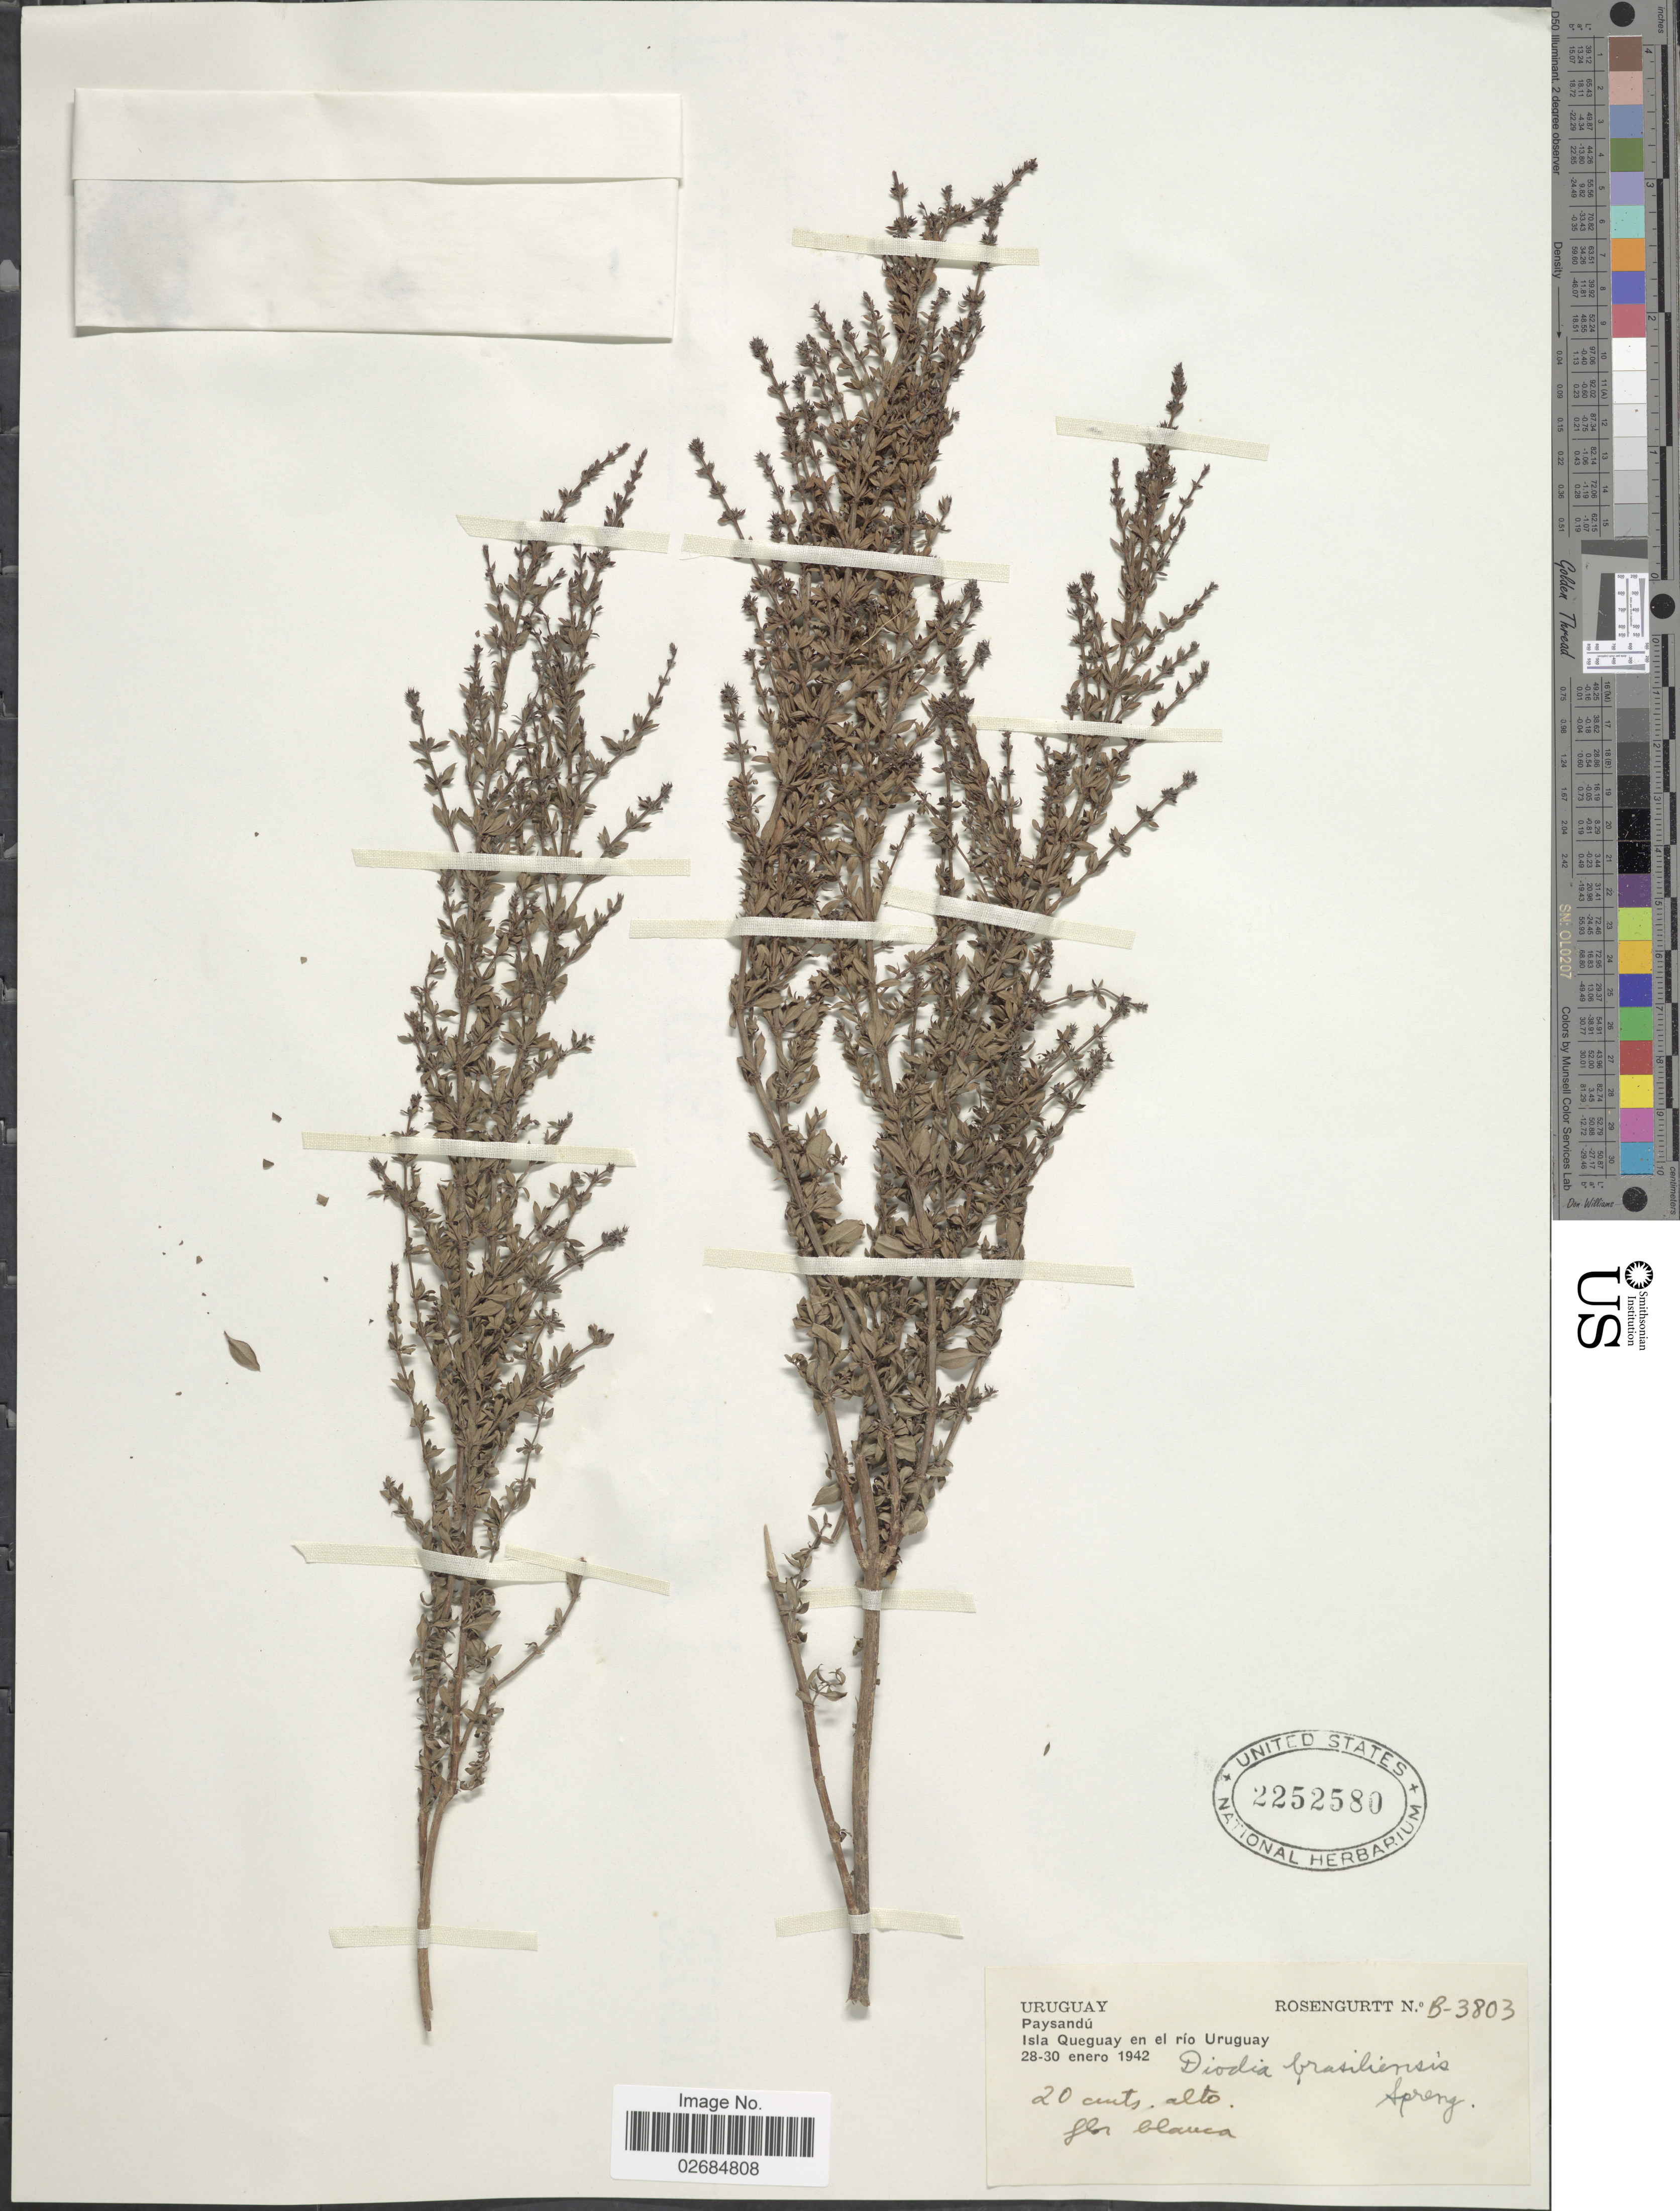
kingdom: Plantae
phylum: Tracheophyta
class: Magnoliopsida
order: Gentianales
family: Rubiaceae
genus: Diodia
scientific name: Diodia brasiliensis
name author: Spreng.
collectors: Rosengurtt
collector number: B-3803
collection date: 1942-01-28/1942-01-30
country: Uruguay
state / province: Paysandu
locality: Isla Queguay en el rio Uruguay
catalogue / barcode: US 2252580